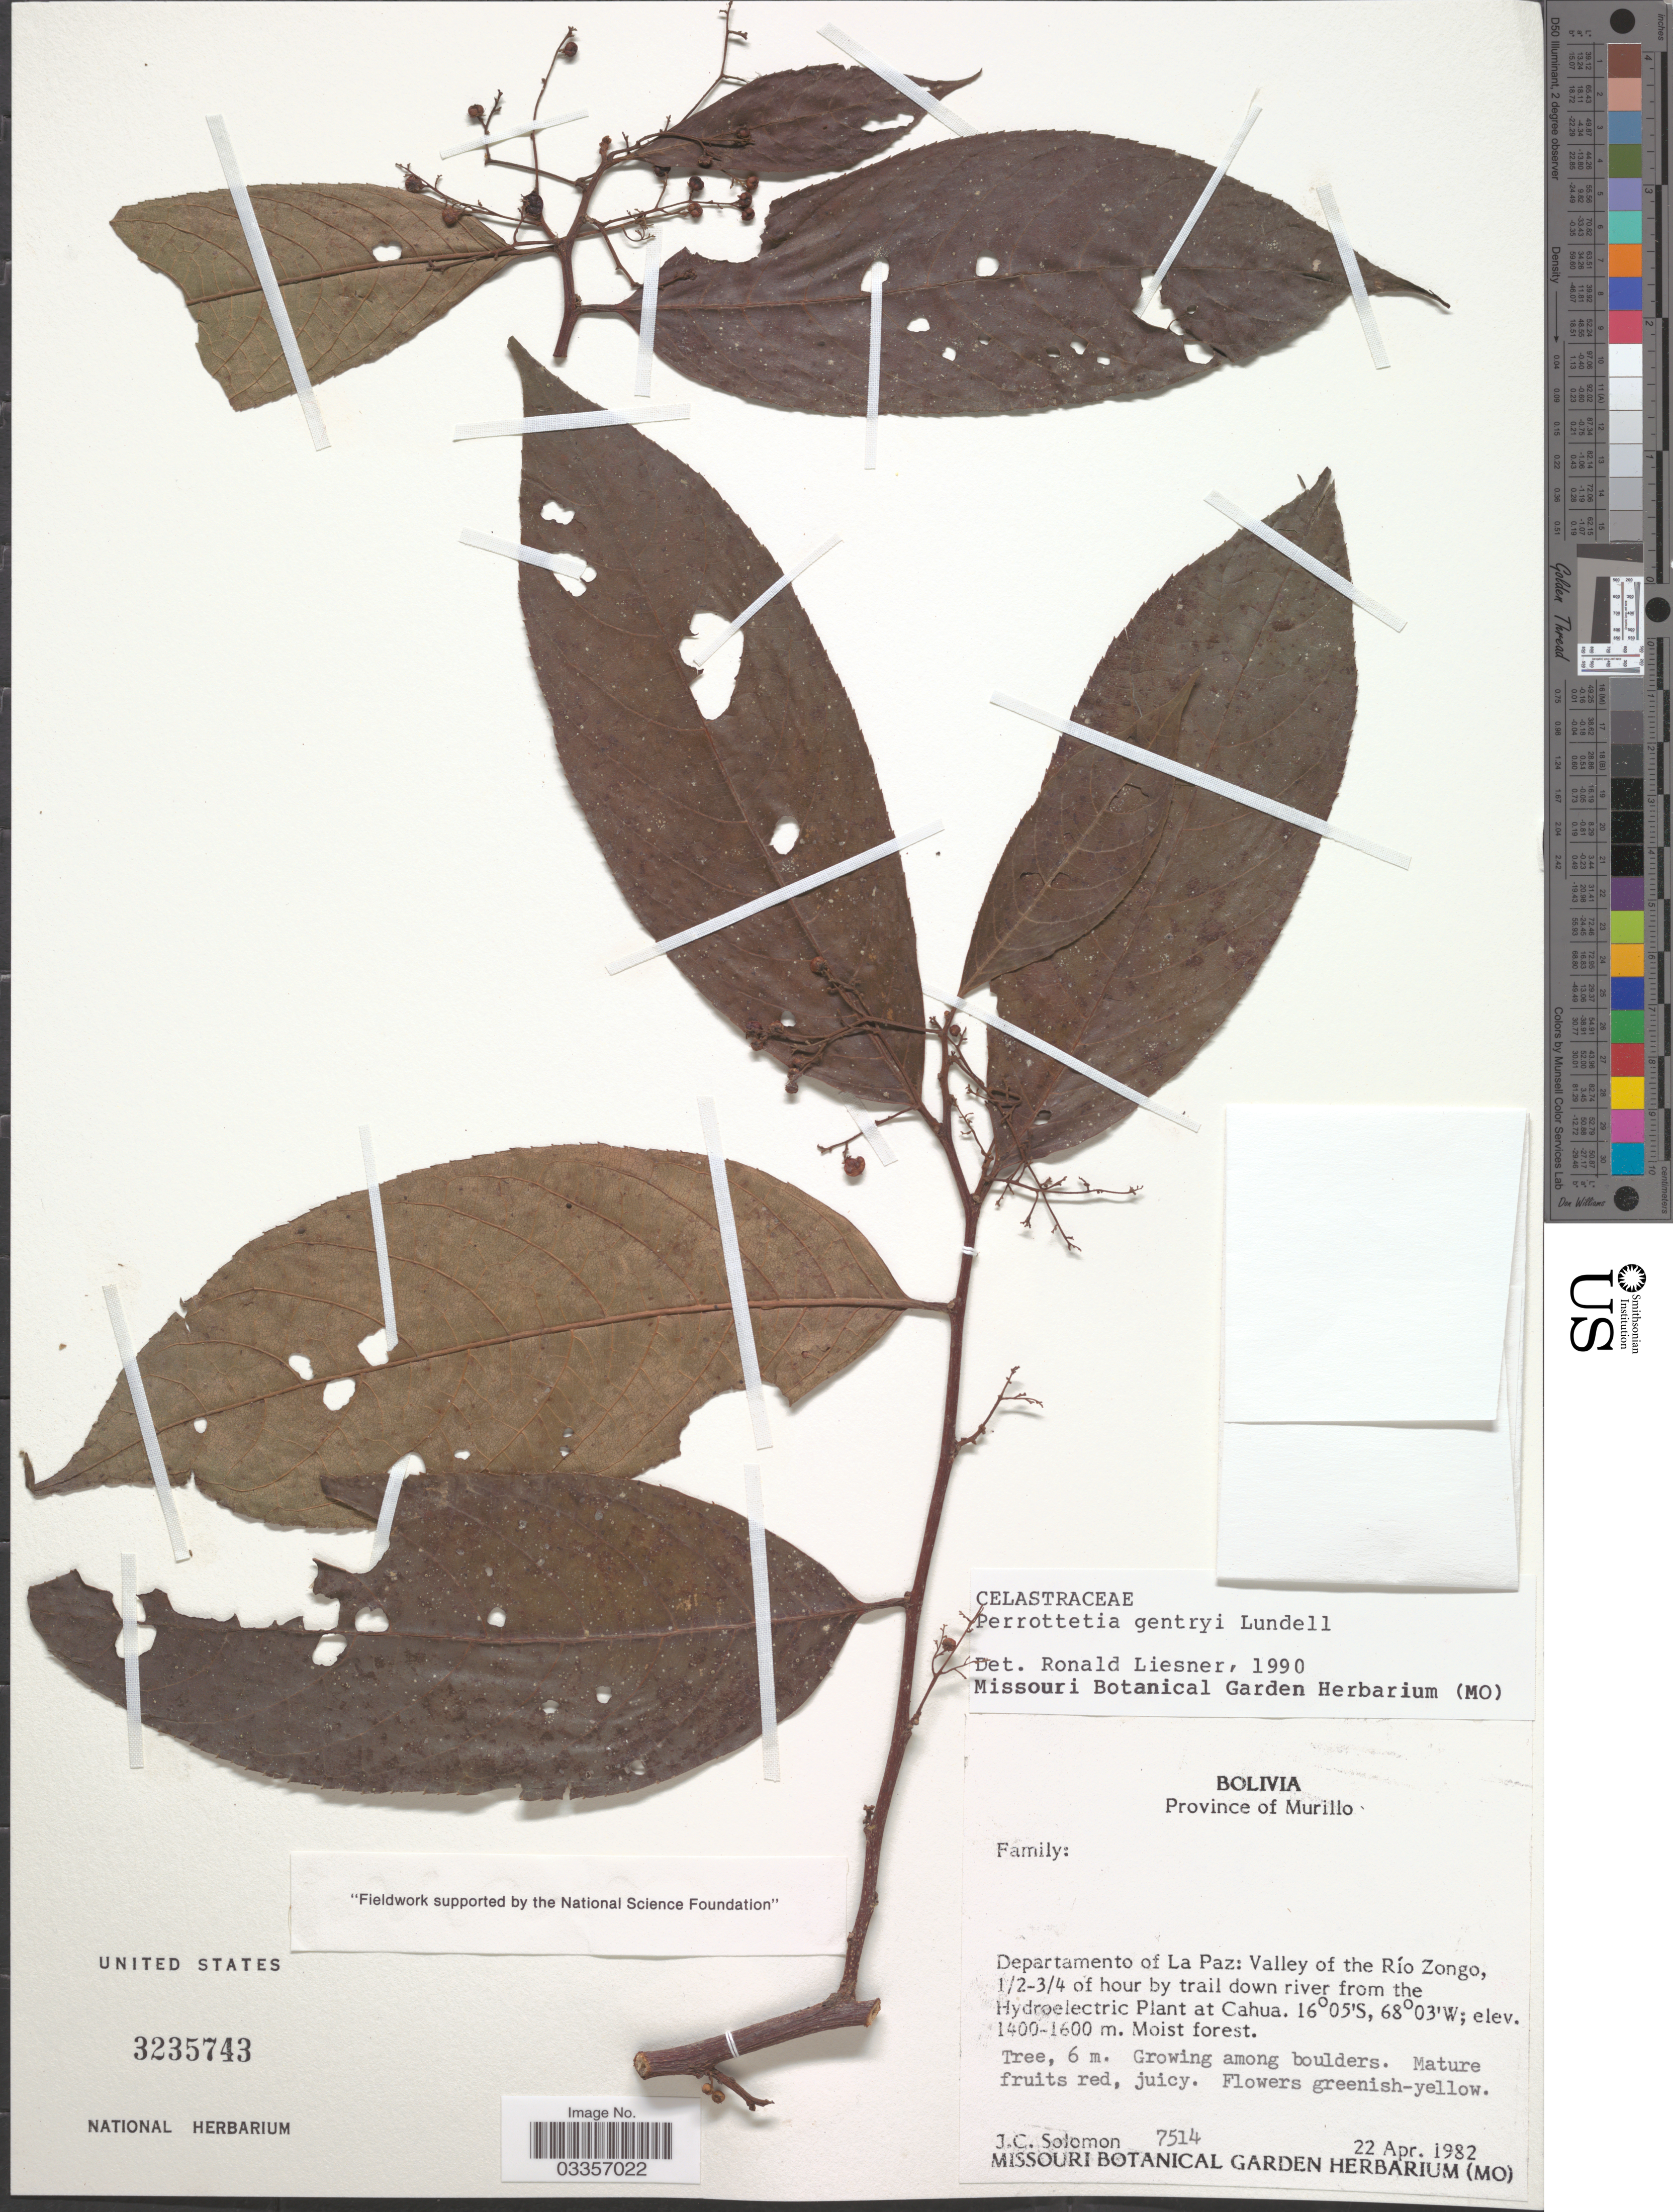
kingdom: Plantae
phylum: Tracheophyta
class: Magnoliopsida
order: Huerteales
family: Dipentodontaceae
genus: Perrottetia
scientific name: Perrottetia gentryi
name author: Lundell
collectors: J. C. Solomon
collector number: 7514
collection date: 1982-04-22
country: Bolivia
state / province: La Paz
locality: Province of Murillo. Departamento of La Paz: Valley of the Río Zongo, 1/2-3/4 of hour by trail down river from the Hydroelectric Plant at Cahua.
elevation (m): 1400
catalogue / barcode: US 3235743